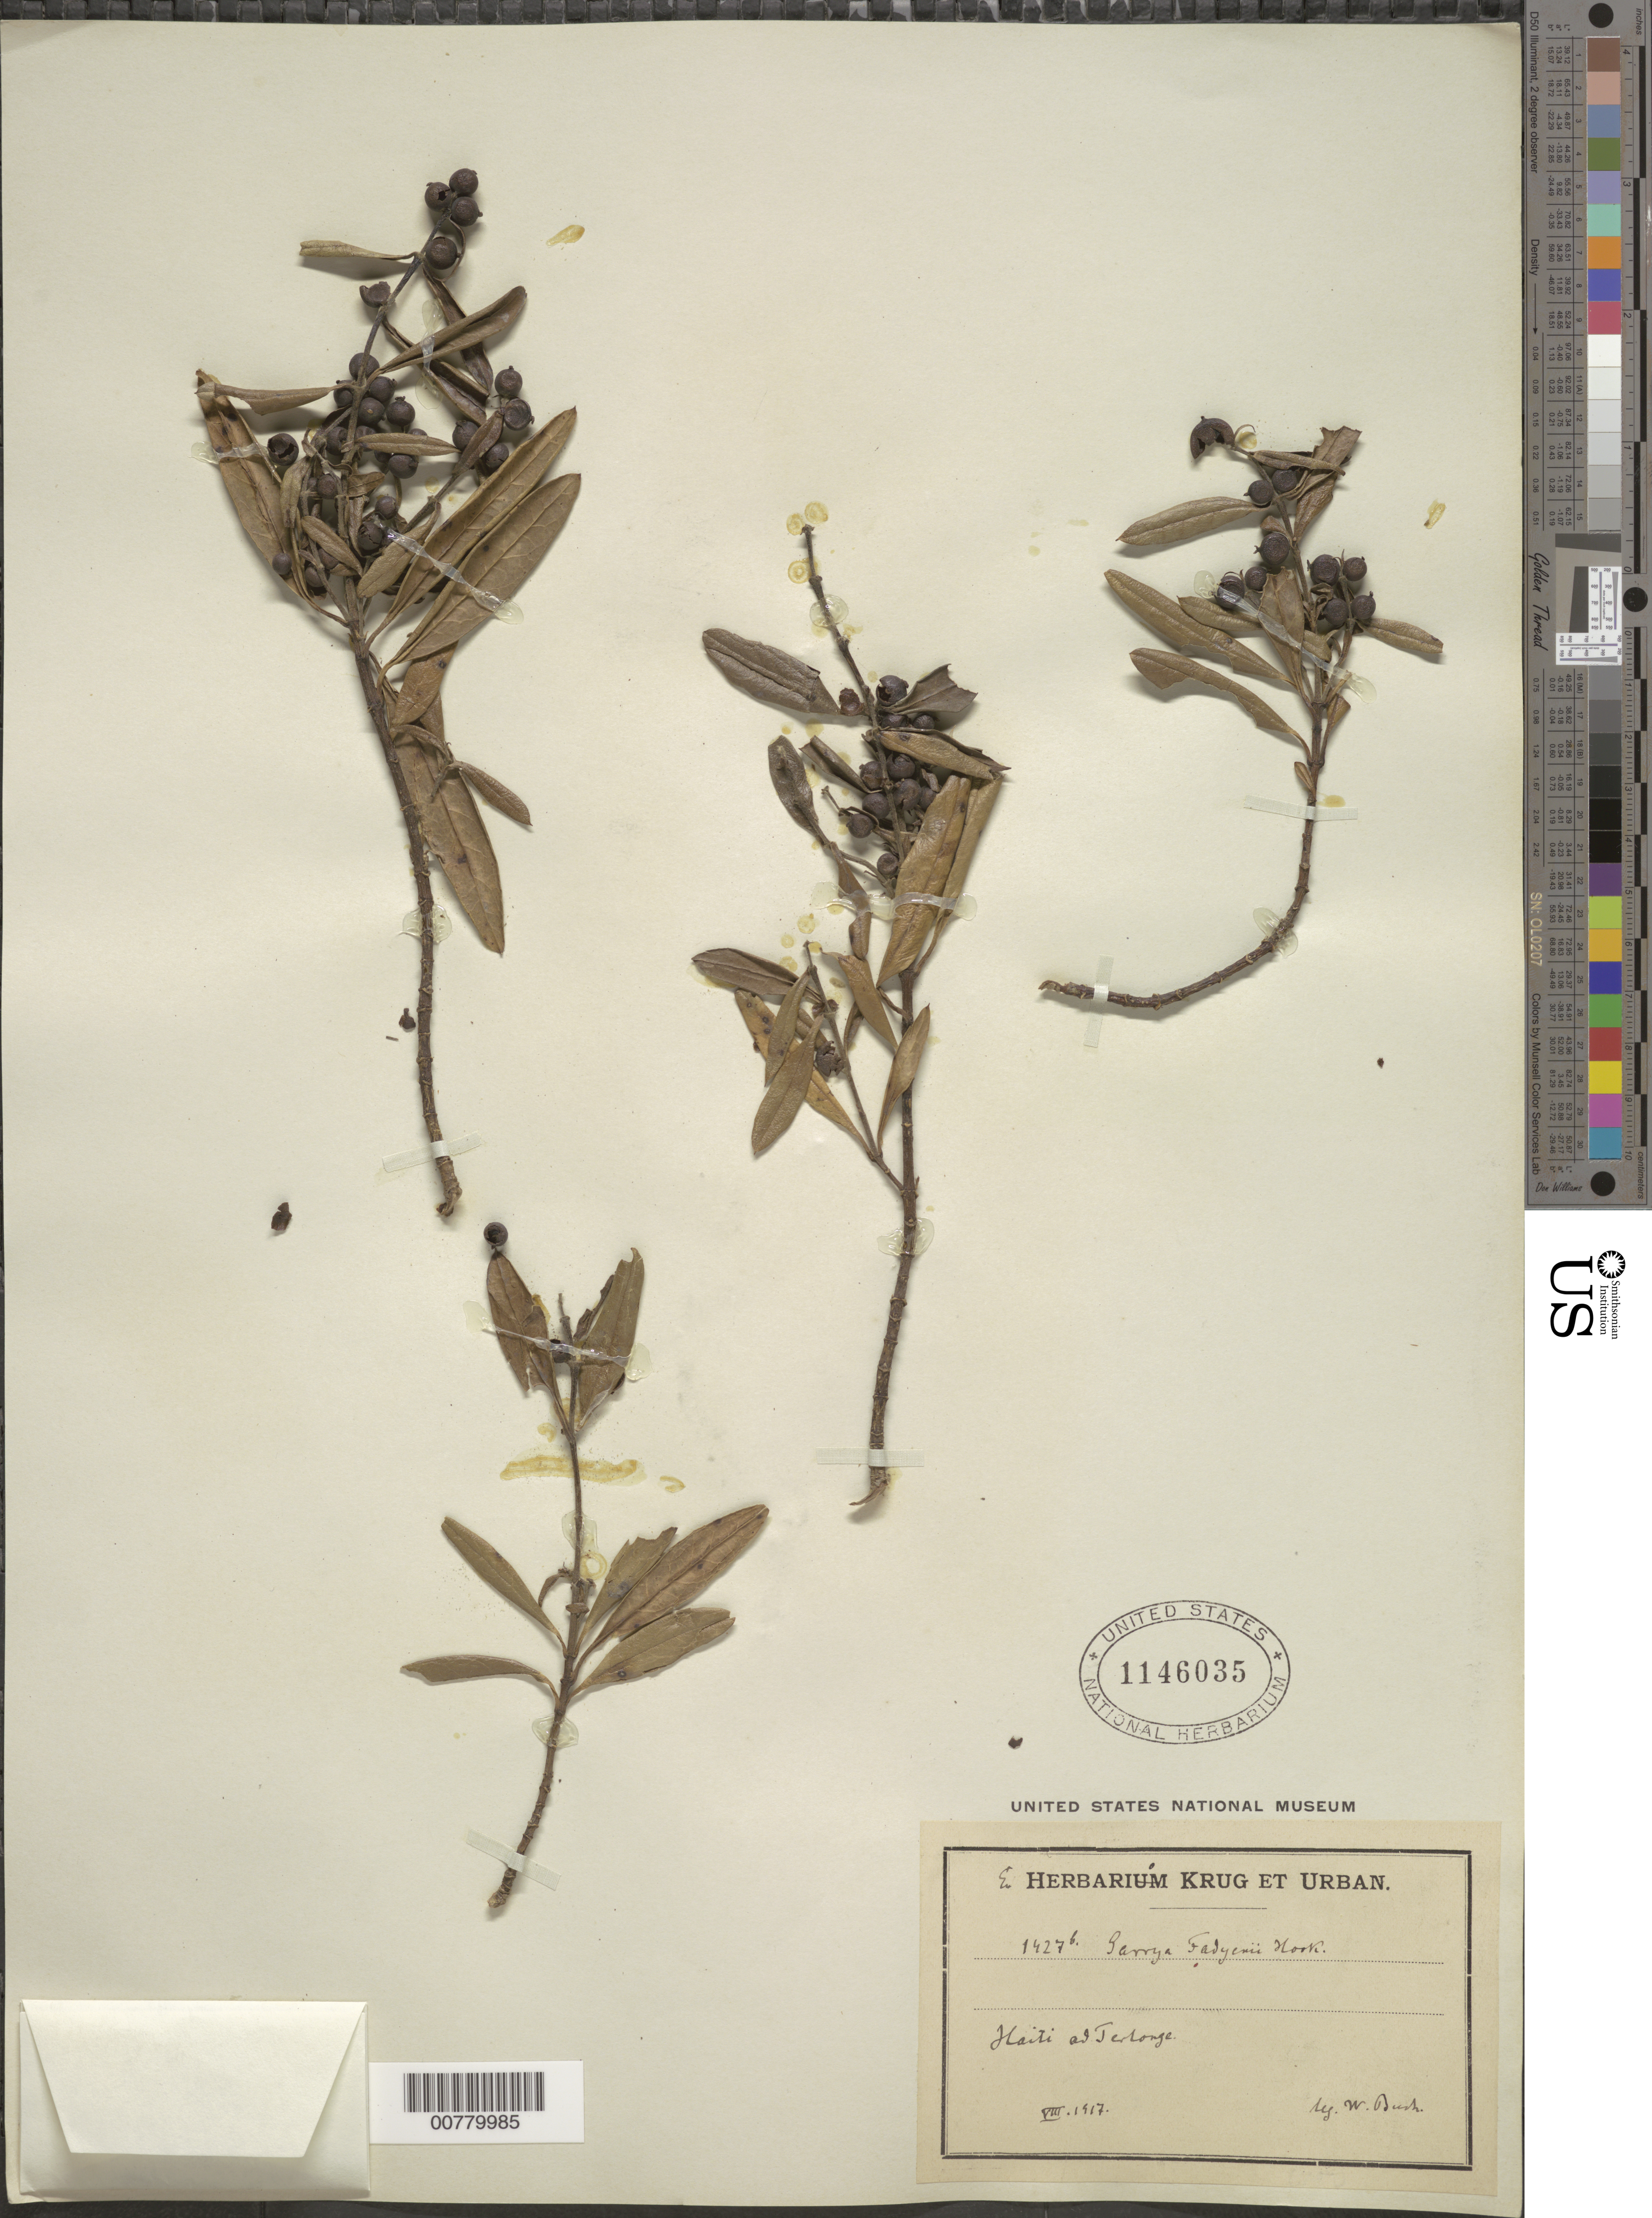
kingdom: Plantae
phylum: Tracheophyta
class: Magnoliopsida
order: Garryales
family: Garryaceae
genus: Garrya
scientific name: Garrya fadyenii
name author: Hook.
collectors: W. Bush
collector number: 1427b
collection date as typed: Aug 1917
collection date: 1917-08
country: Haiti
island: Hispaniola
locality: "Jenlonge".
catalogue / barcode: US 1146035